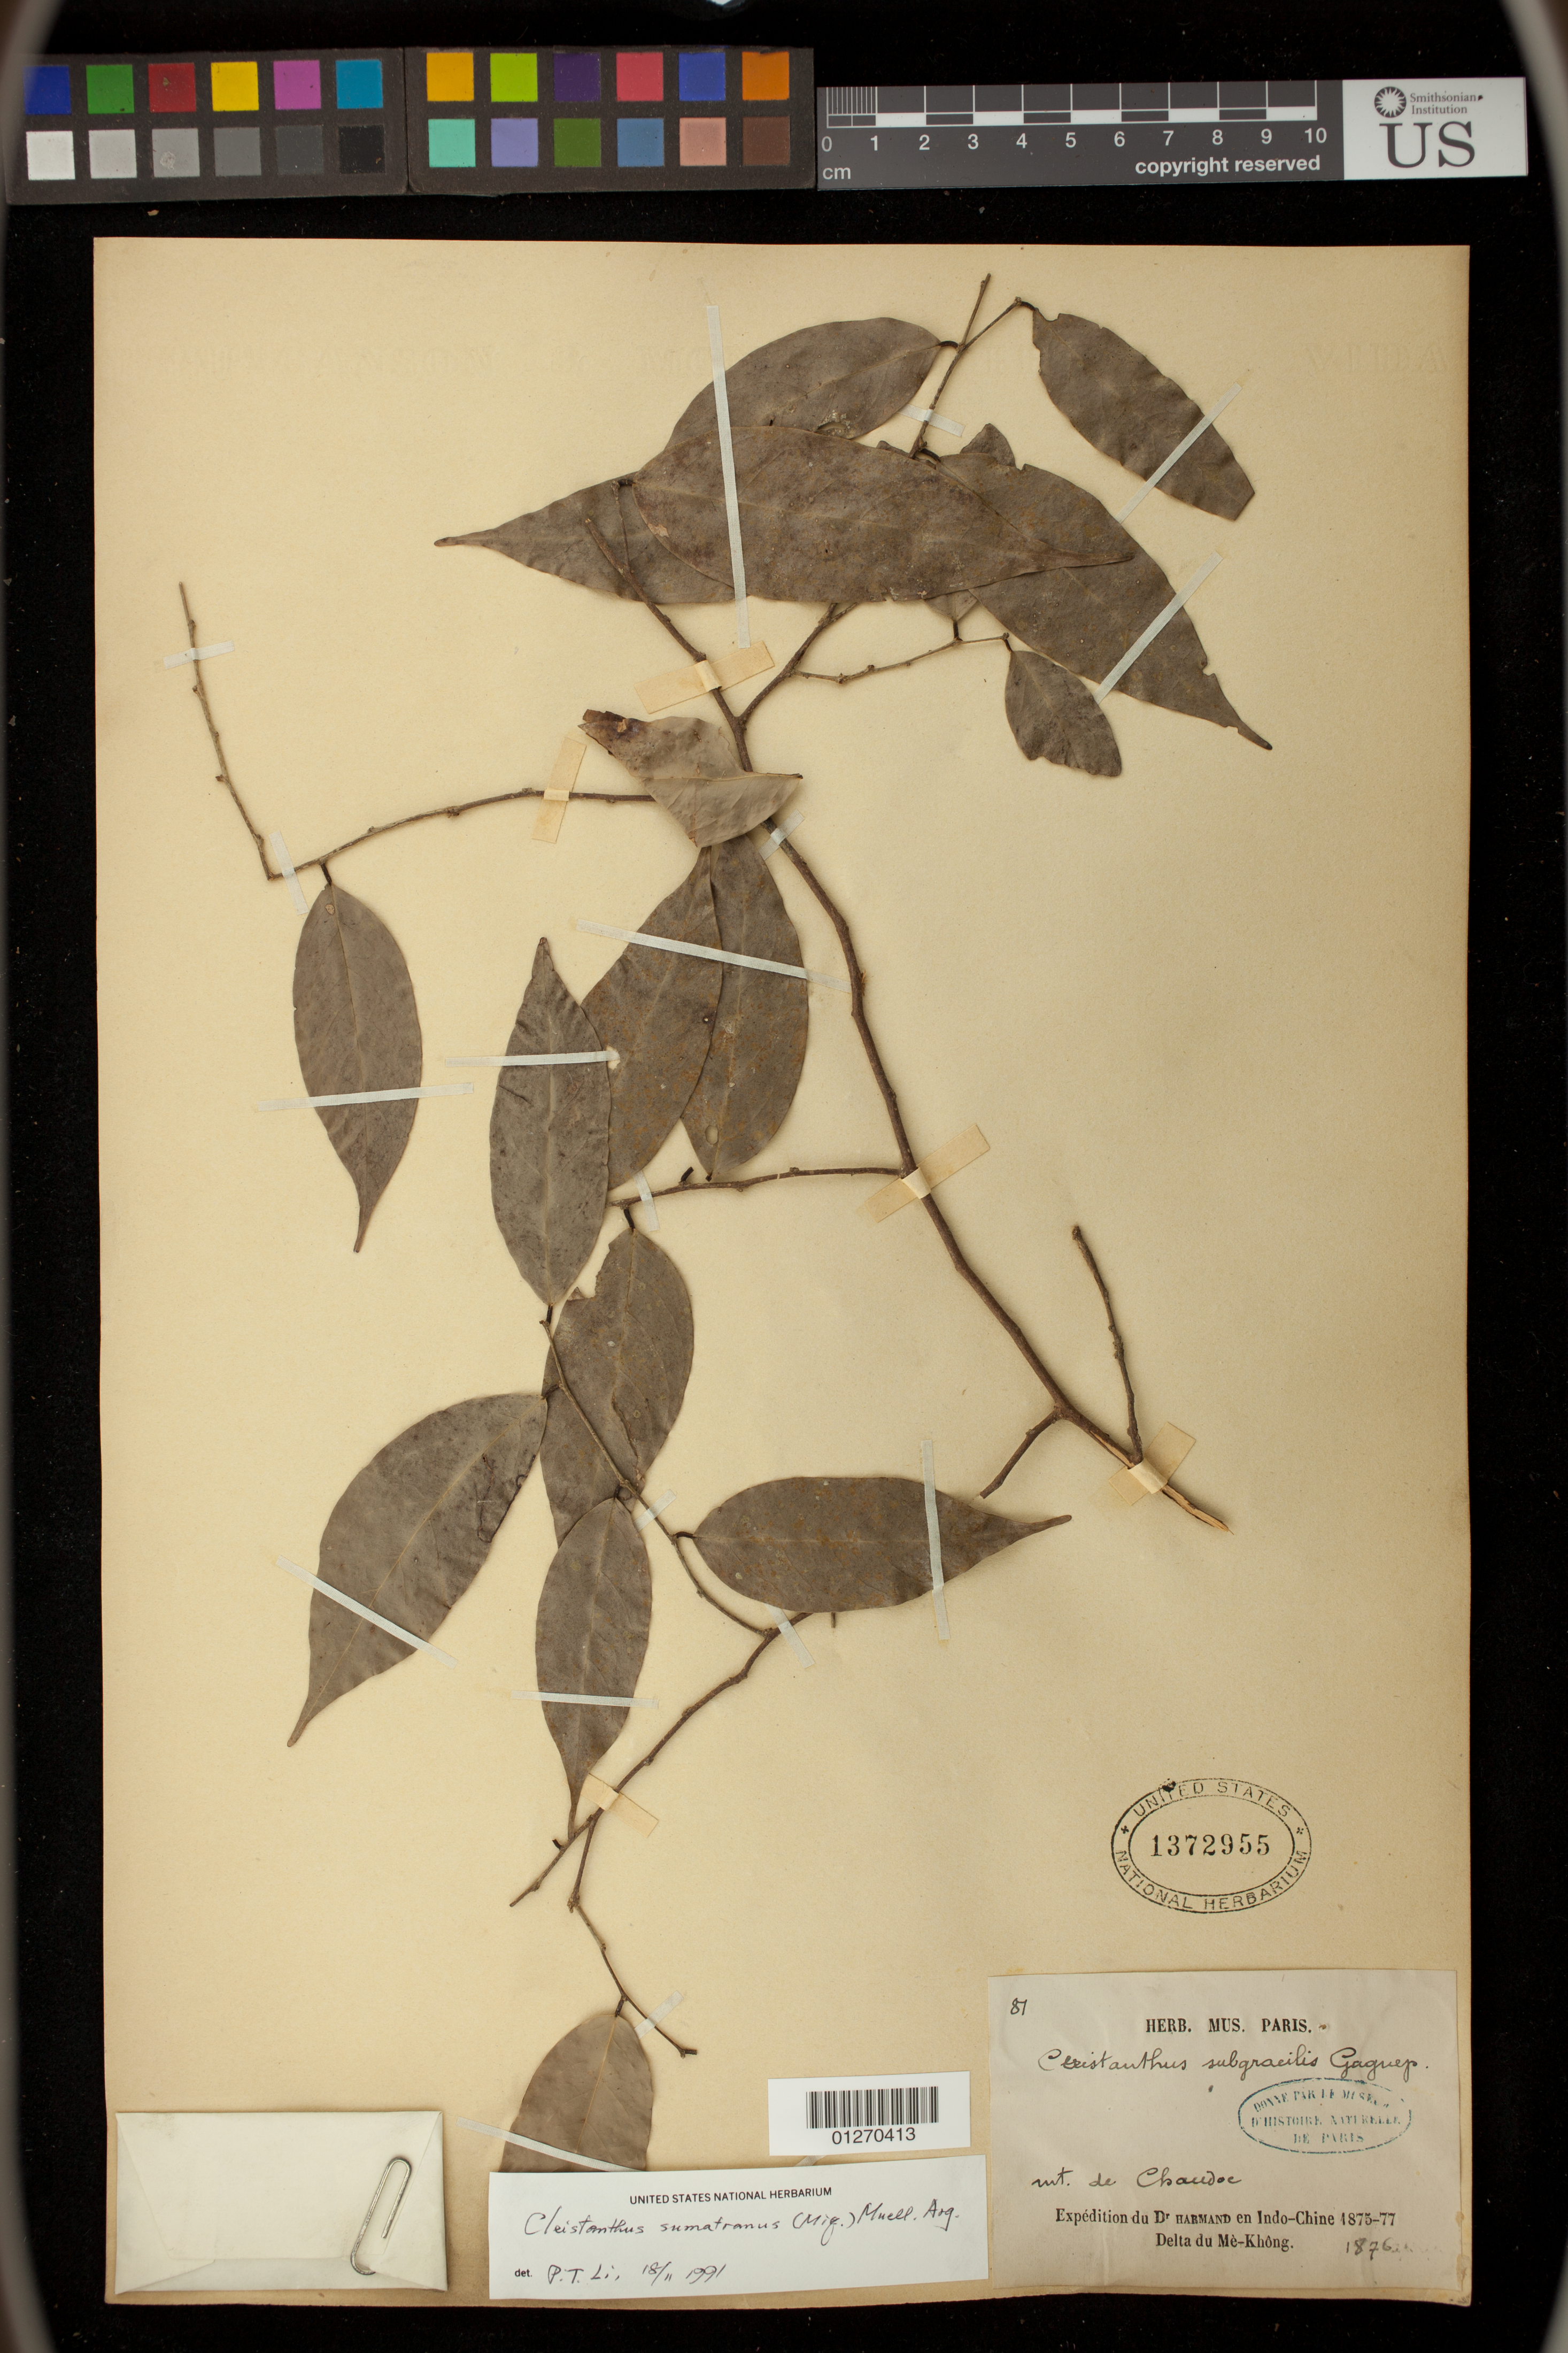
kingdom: Plantae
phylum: Tracheophyta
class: Magnoliopsida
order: Malpighiales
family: Phyllanthaceae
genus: Cleistanthus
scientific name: Cleistanthus sumatranus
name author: (Miq.) Müll. Arg.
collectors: Harmand, --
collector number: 87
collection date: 1876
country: Vietnam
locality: Indo-Chine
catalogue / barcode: US 1372955